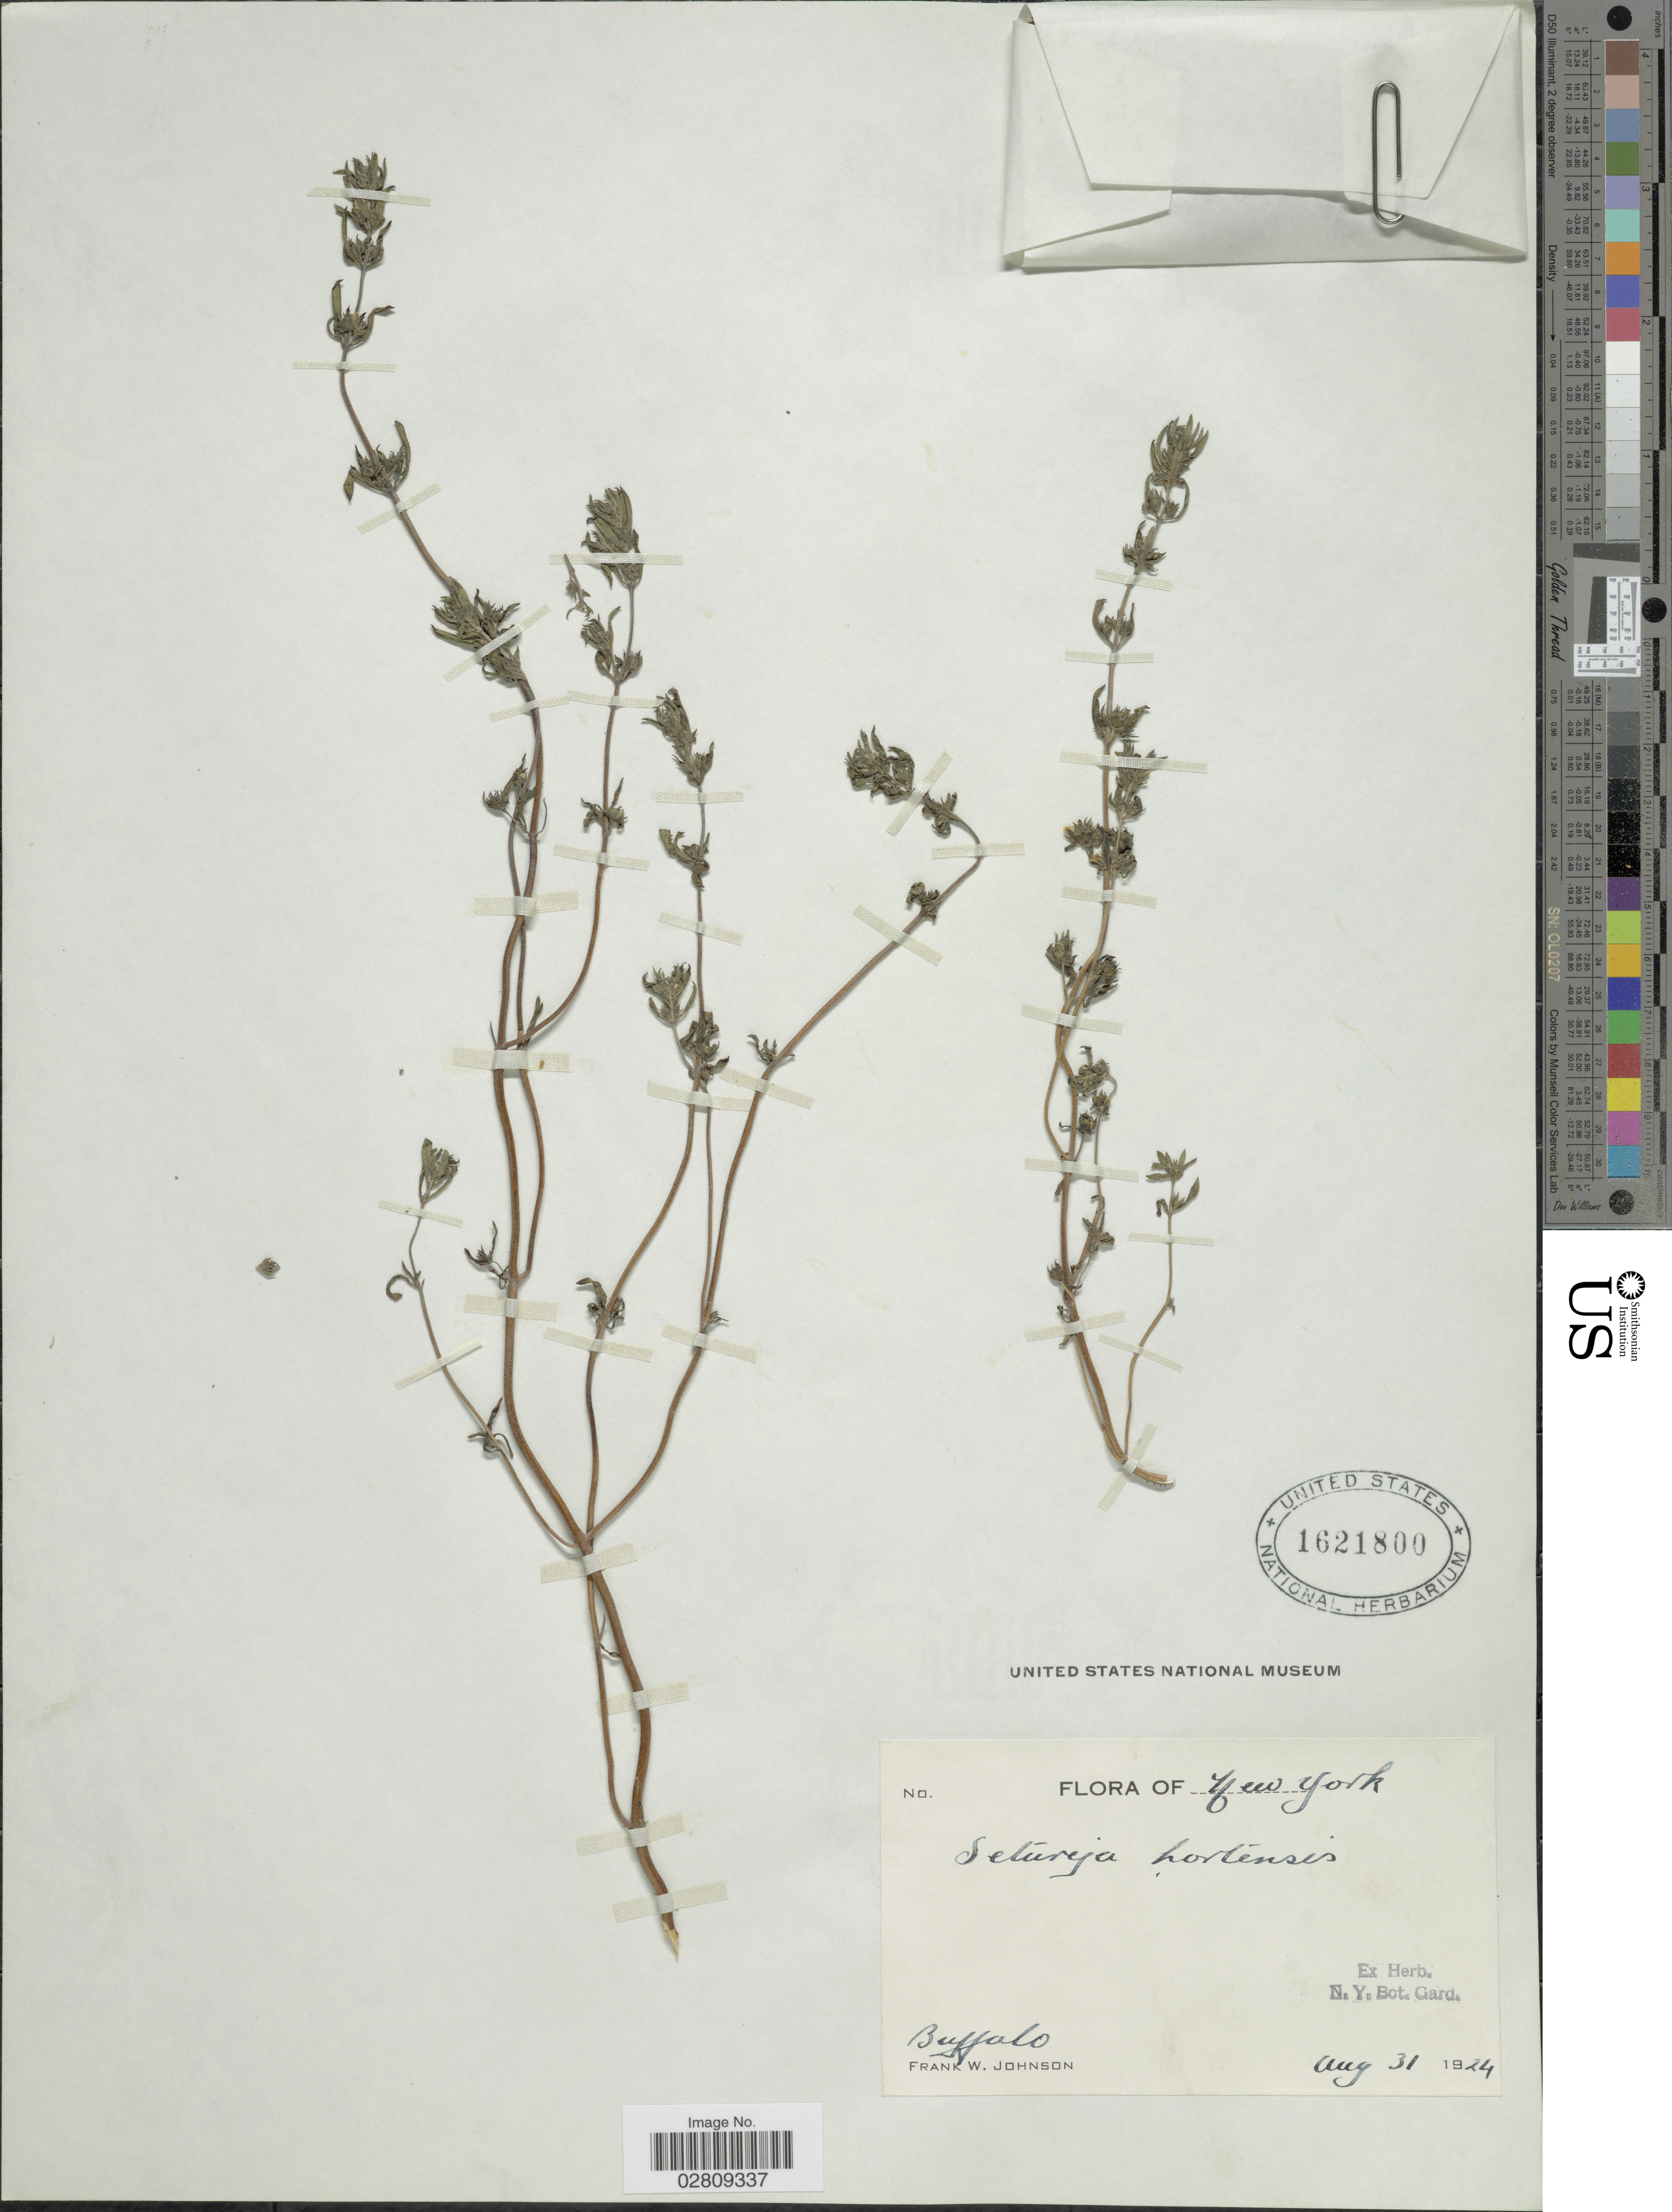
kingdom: Plantae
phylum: Tracheophyta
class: Magnoliopsida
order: Lamiales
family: Lamiaceae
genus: Satureja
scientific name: Satureja hortensis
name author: L.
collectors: F. W. Johnson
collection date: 1924-08-31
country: United States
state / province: New York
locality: Buffalo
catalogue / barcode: US 1621800